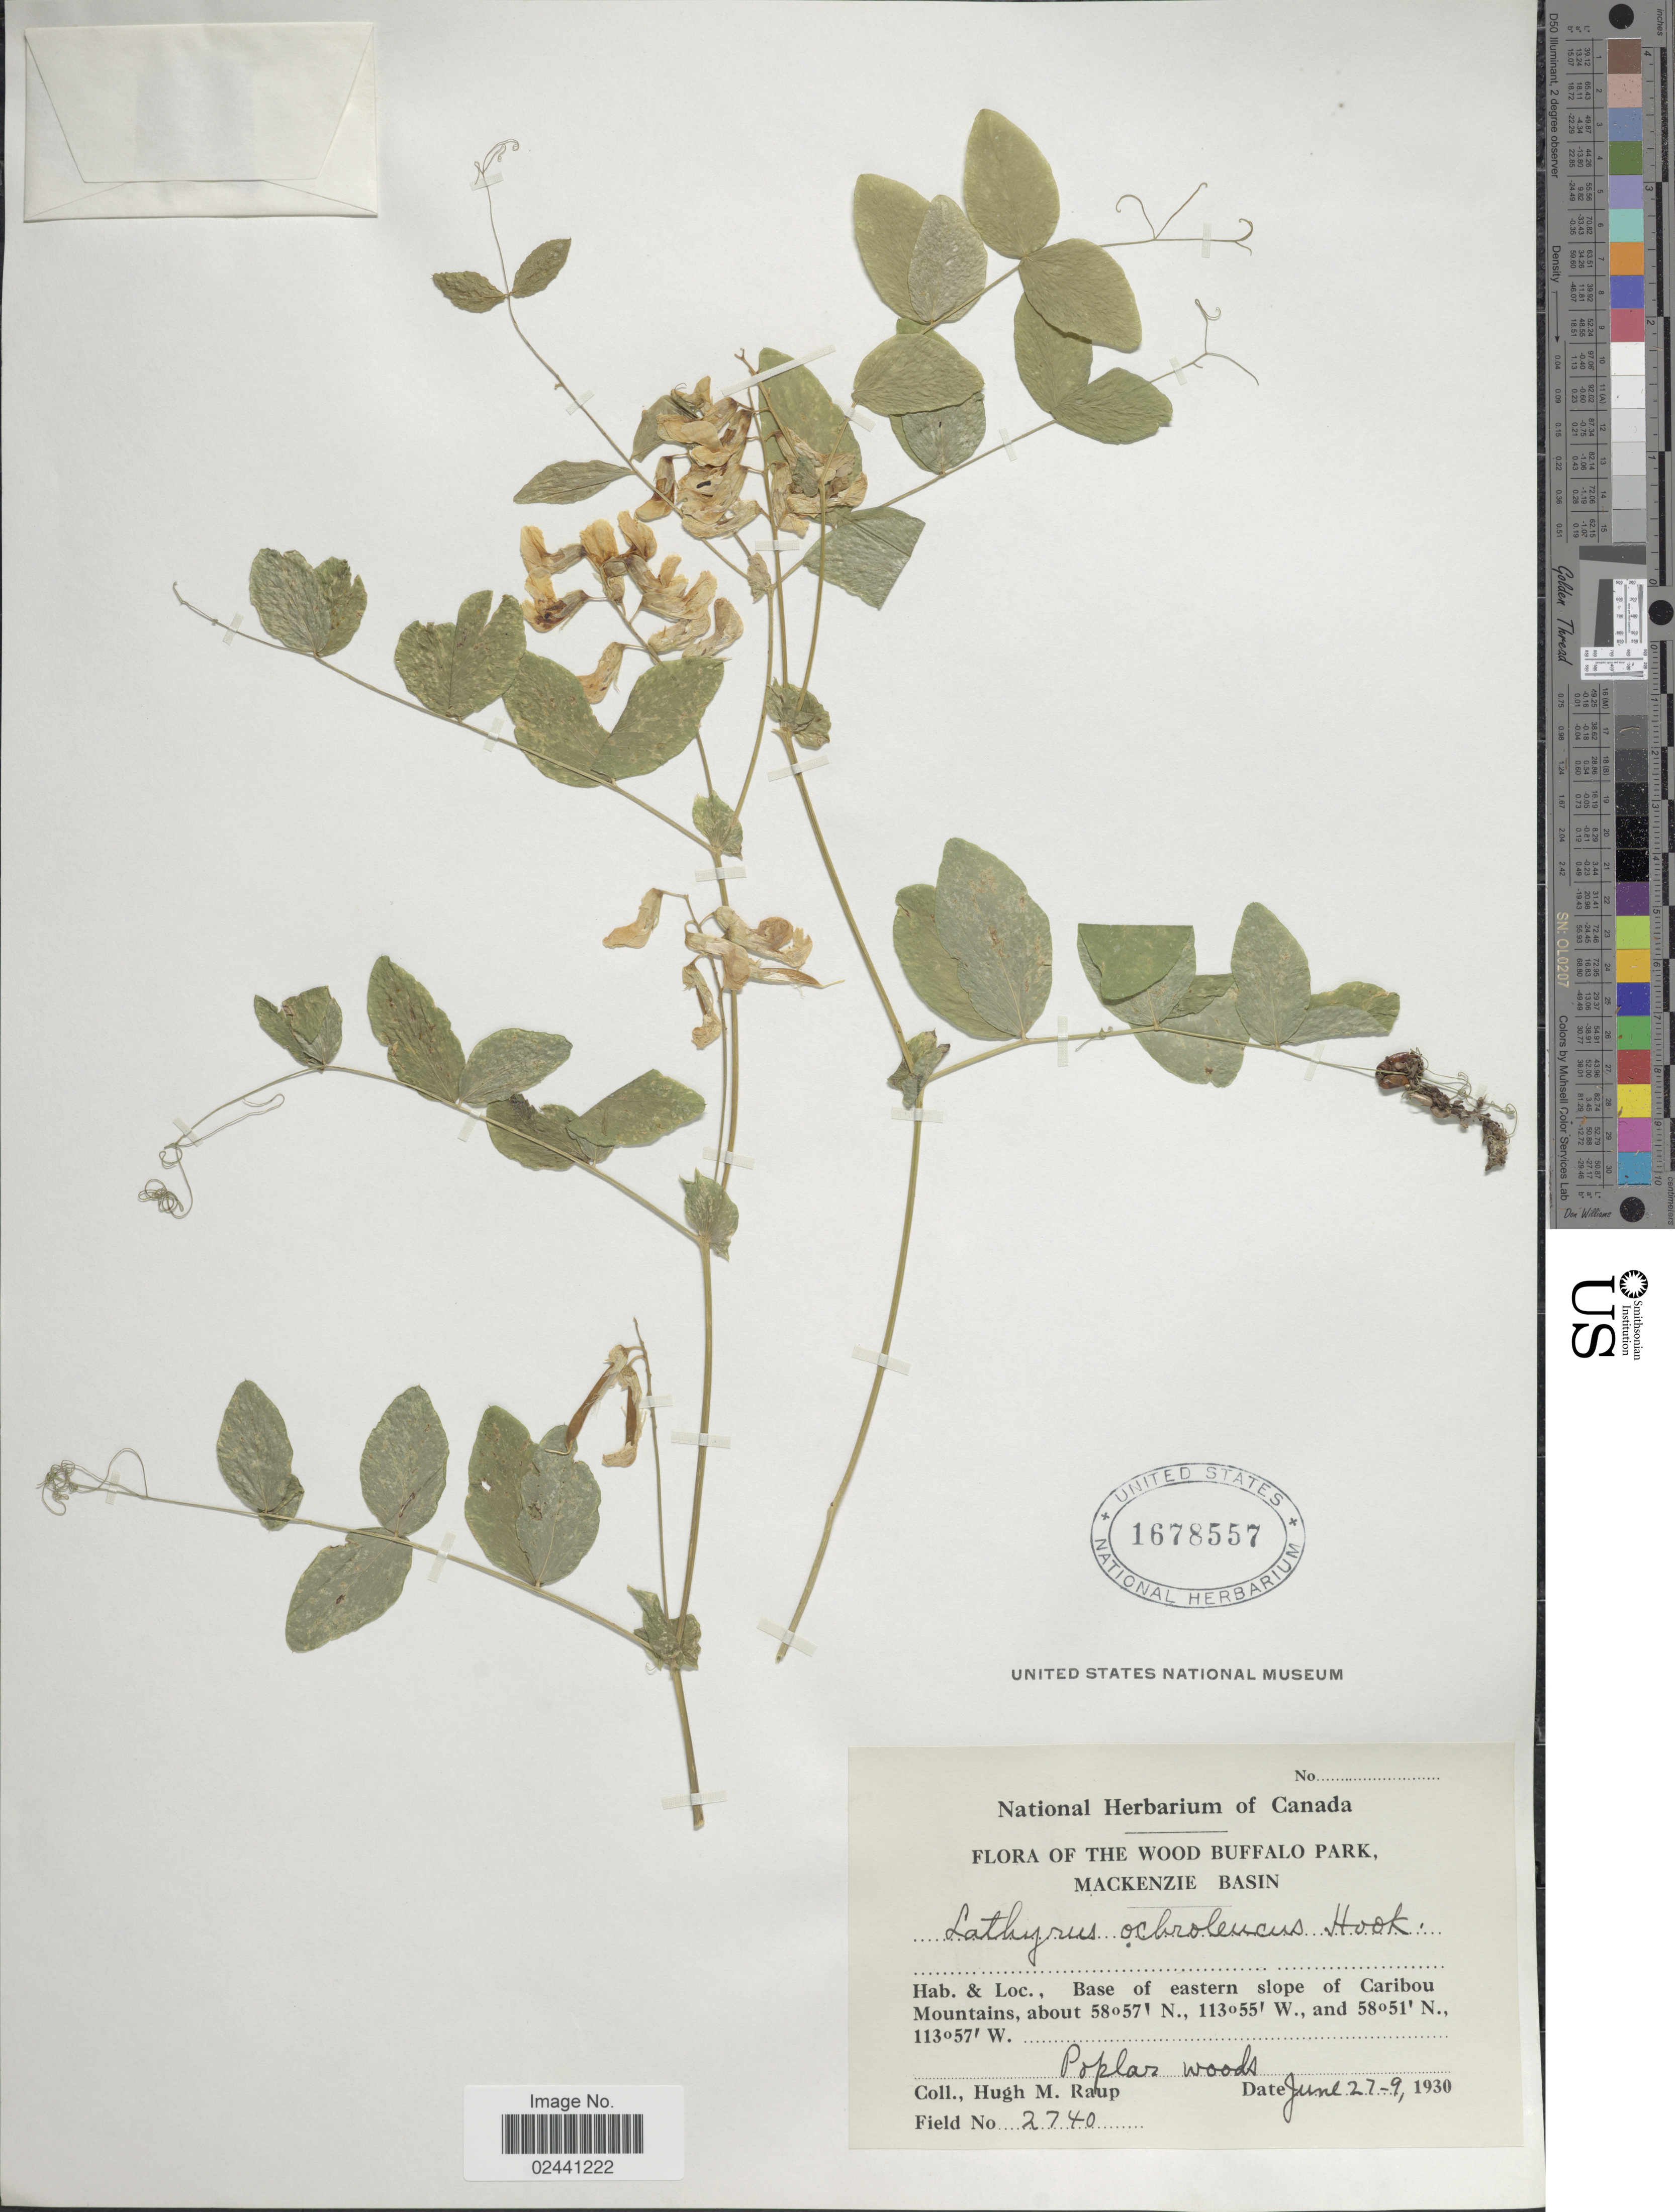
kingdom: Plantae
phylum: Tracheophyta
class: Magnoliopsida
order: Fabales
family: Fabaceae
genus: Lathyrus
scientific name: Lathyrus ochroleucus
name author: Hook.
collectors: H. Raup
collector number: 2740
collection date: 1930-06-09/1930-06-27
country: Canada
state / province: Alberta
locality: The Wood Buffalo Park, Mackenzie Basin, Base of eastern slope of Caribou Mountains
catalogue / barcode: US 1678557